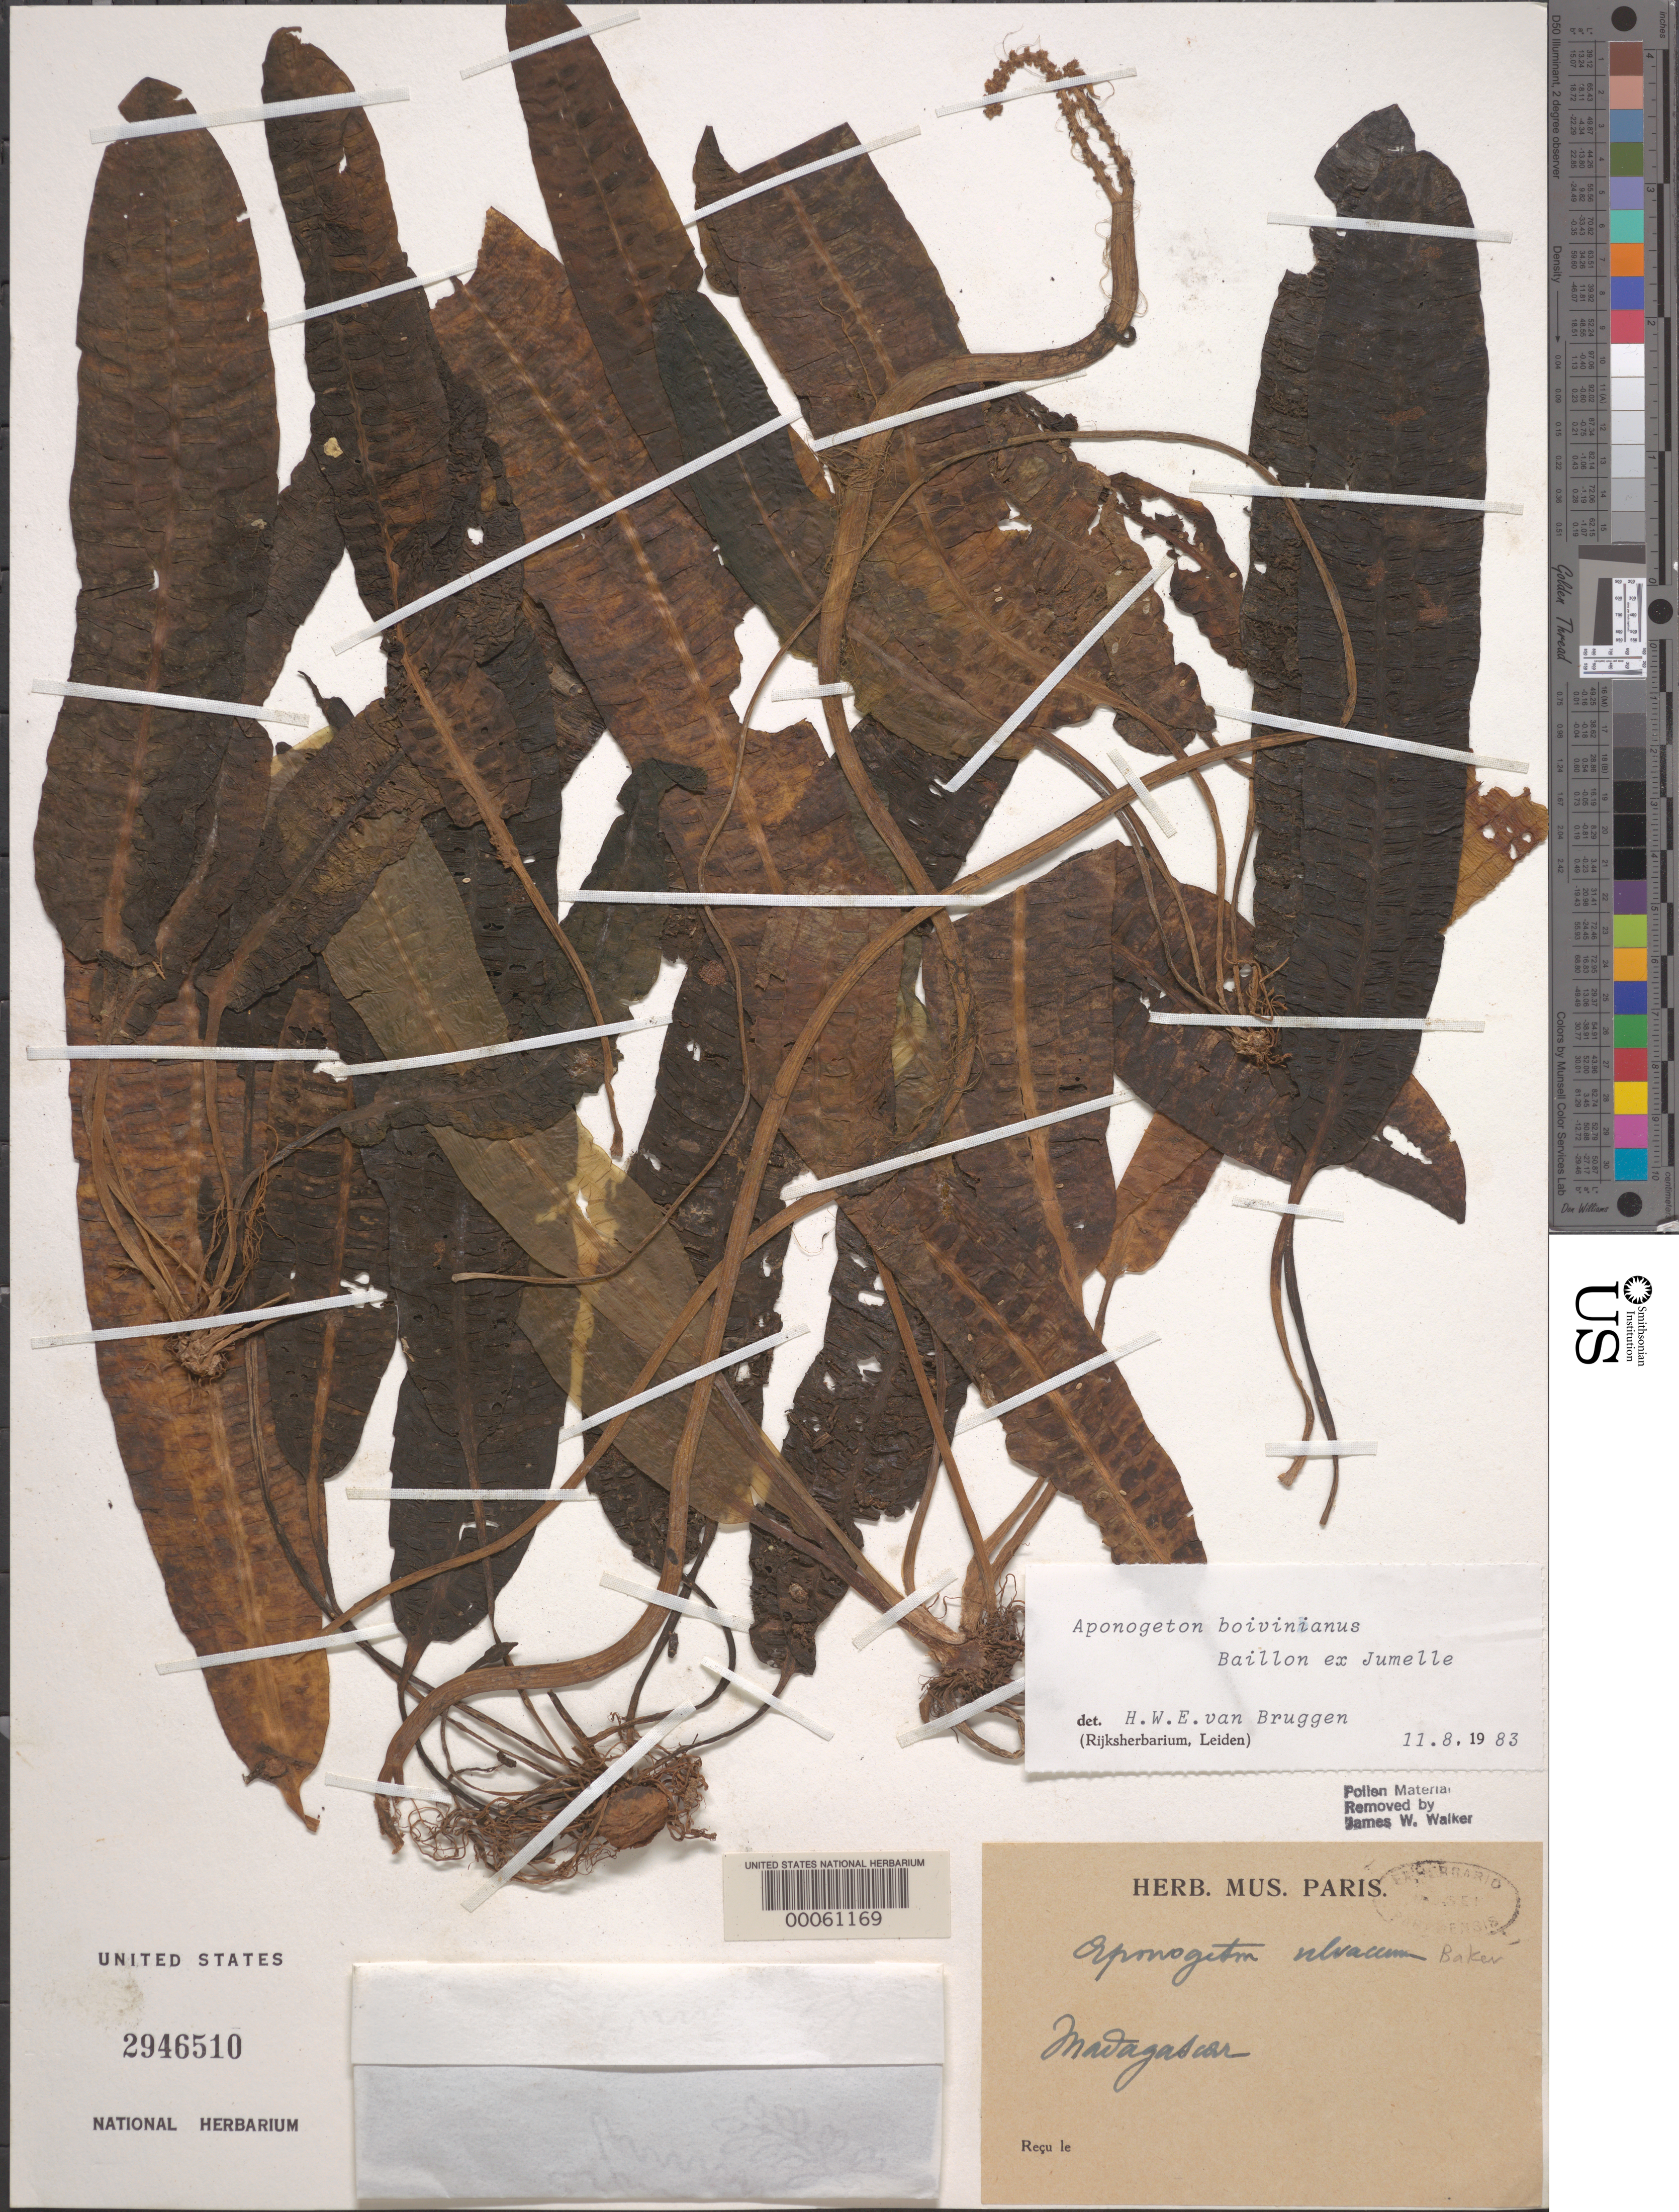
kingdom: Plantae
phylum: Tracheophyta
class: Liliopsida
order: Alismatales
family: Aponogetonaceae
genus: Aponogeton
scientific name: Aponogeton boivinianus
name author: Baill. ex Jum.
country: Madagascar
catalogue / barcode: US 2946510